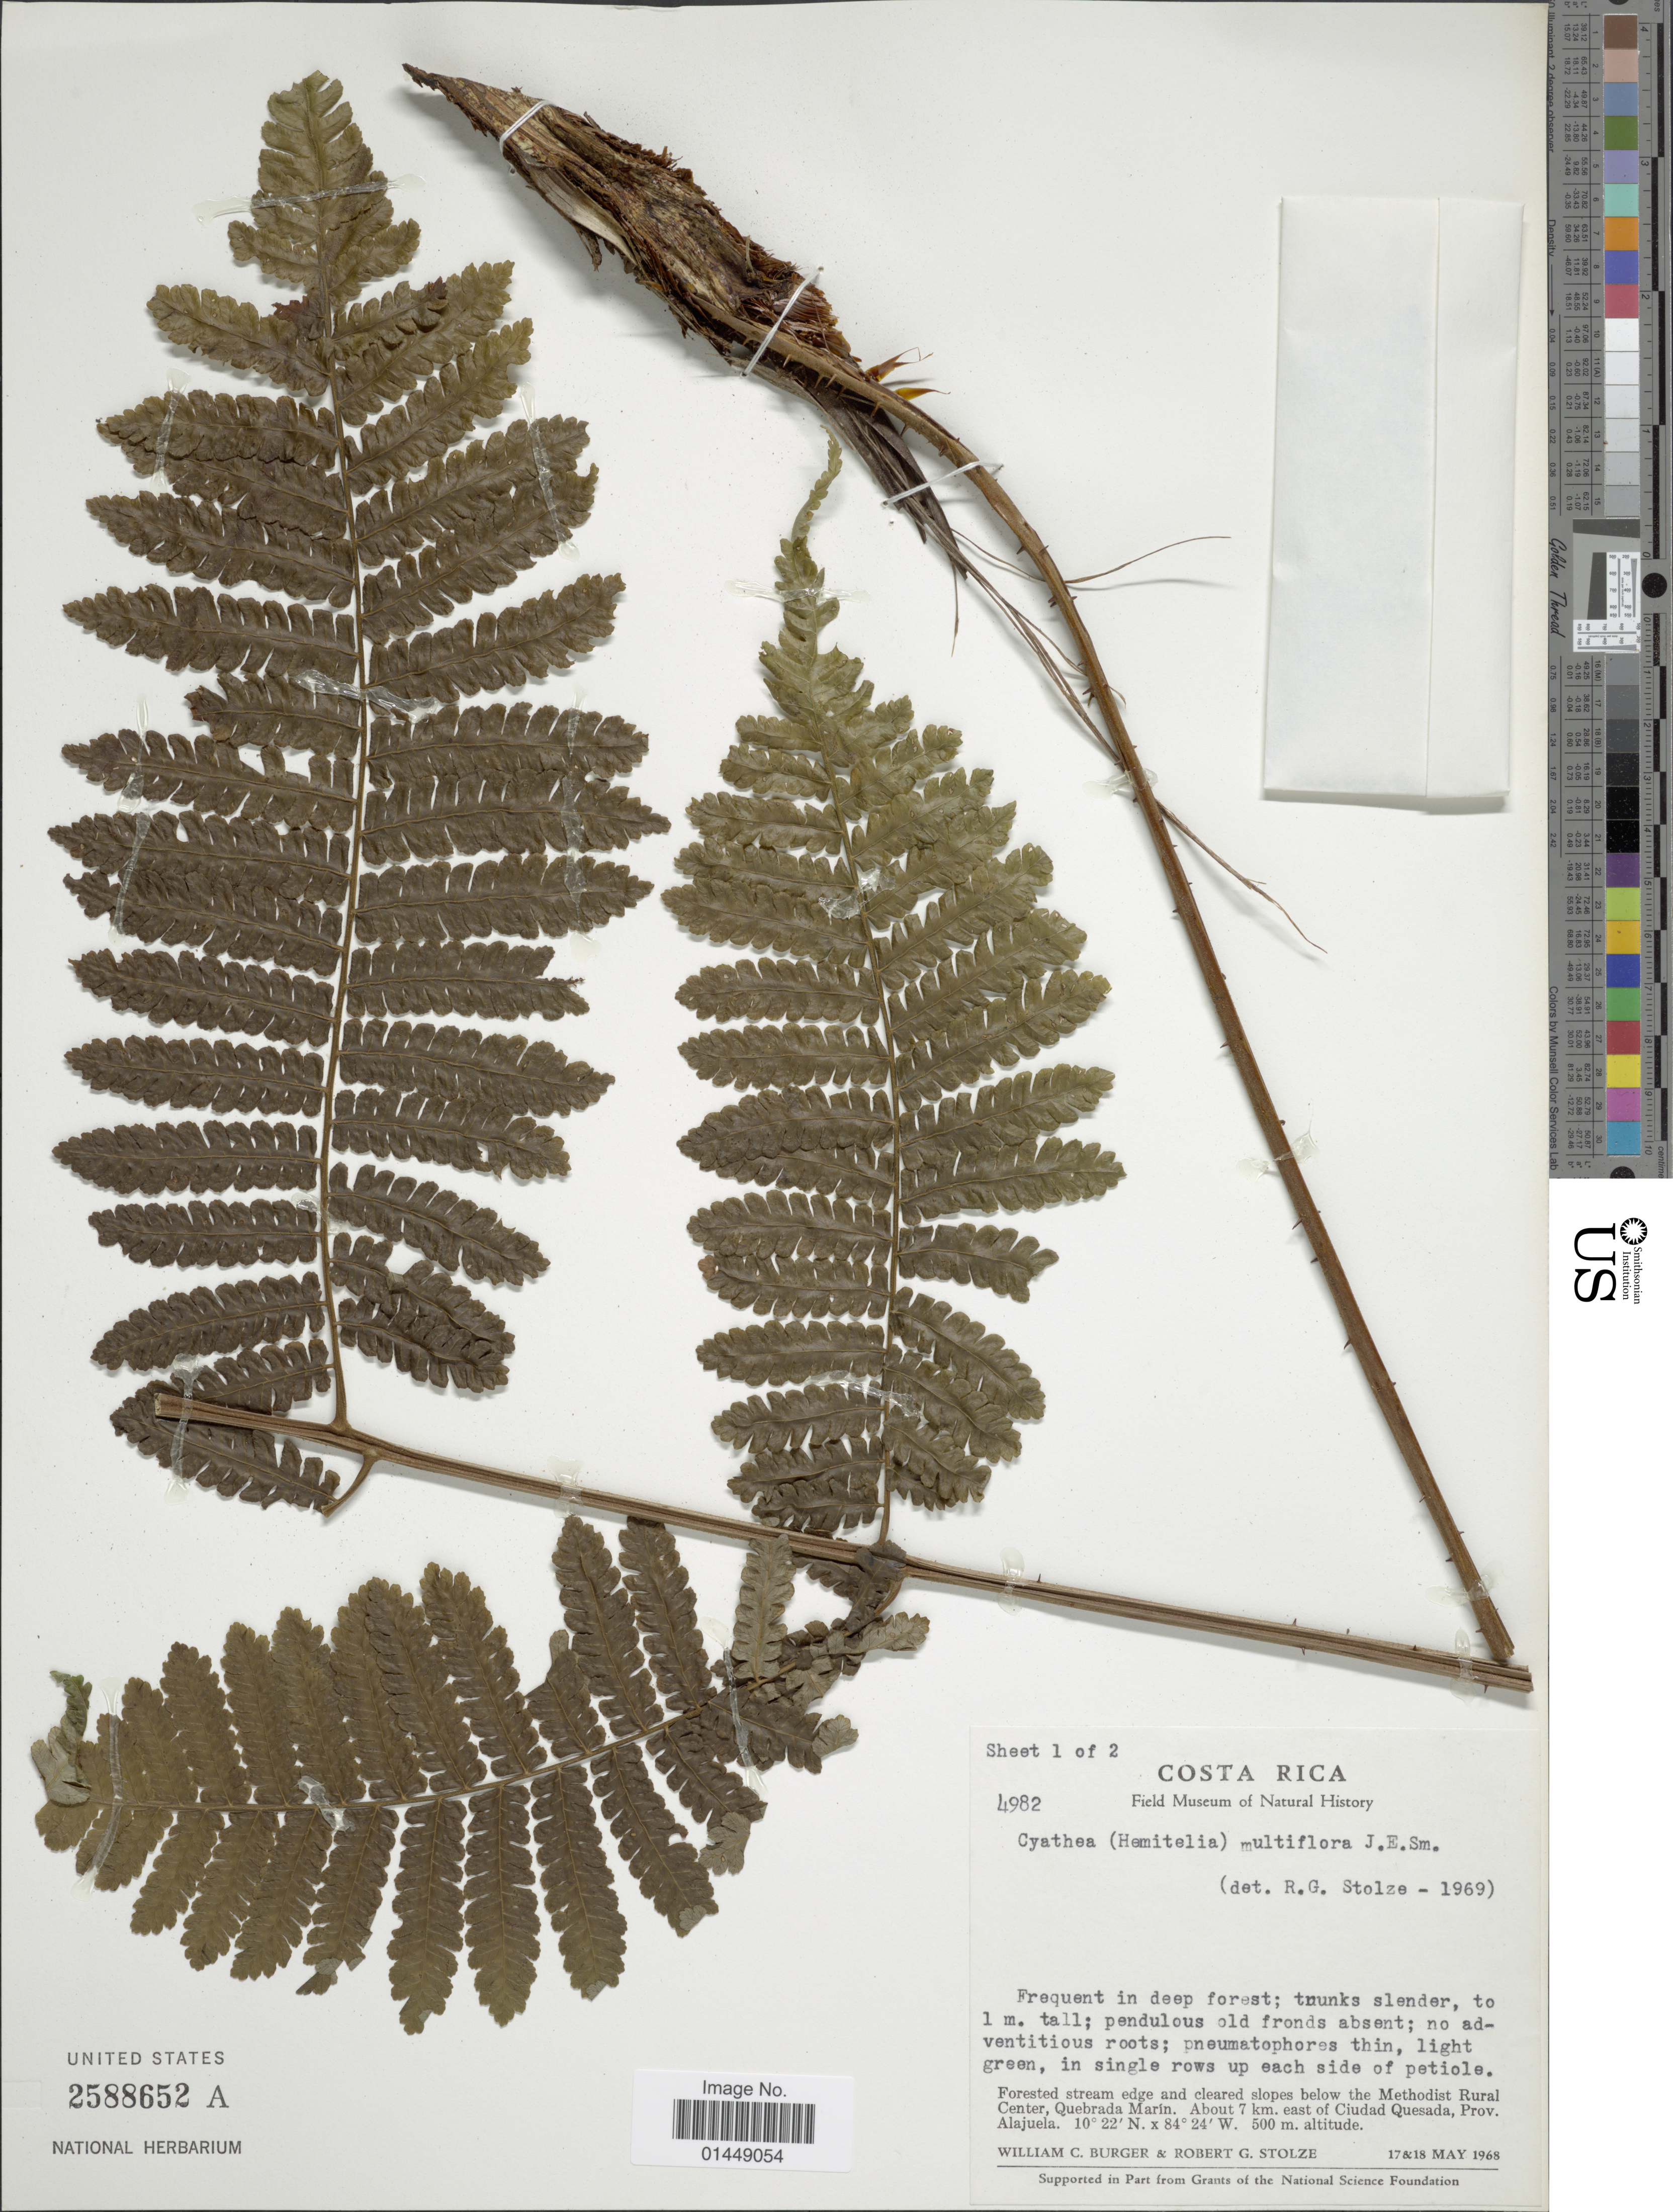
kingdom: Plantae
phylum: Tracheophyta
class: Polypodiopsida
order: Cyatheales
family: Cyatheaceae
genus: Cyathea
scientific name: Cyathea multiflora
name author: Sm.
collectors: W. Burger & R. G. Stolze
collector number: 4982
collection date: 1968-05-17/1968-05-18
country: Costa Rica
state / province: Alajuela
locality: Forested stream edge and cleared slopes below the Methodist Rural Center, Quebrada Marin. About 7 km. east of Ciudad Quesada, Prov. Alajuela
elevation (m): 500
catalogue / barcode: US 2588652A